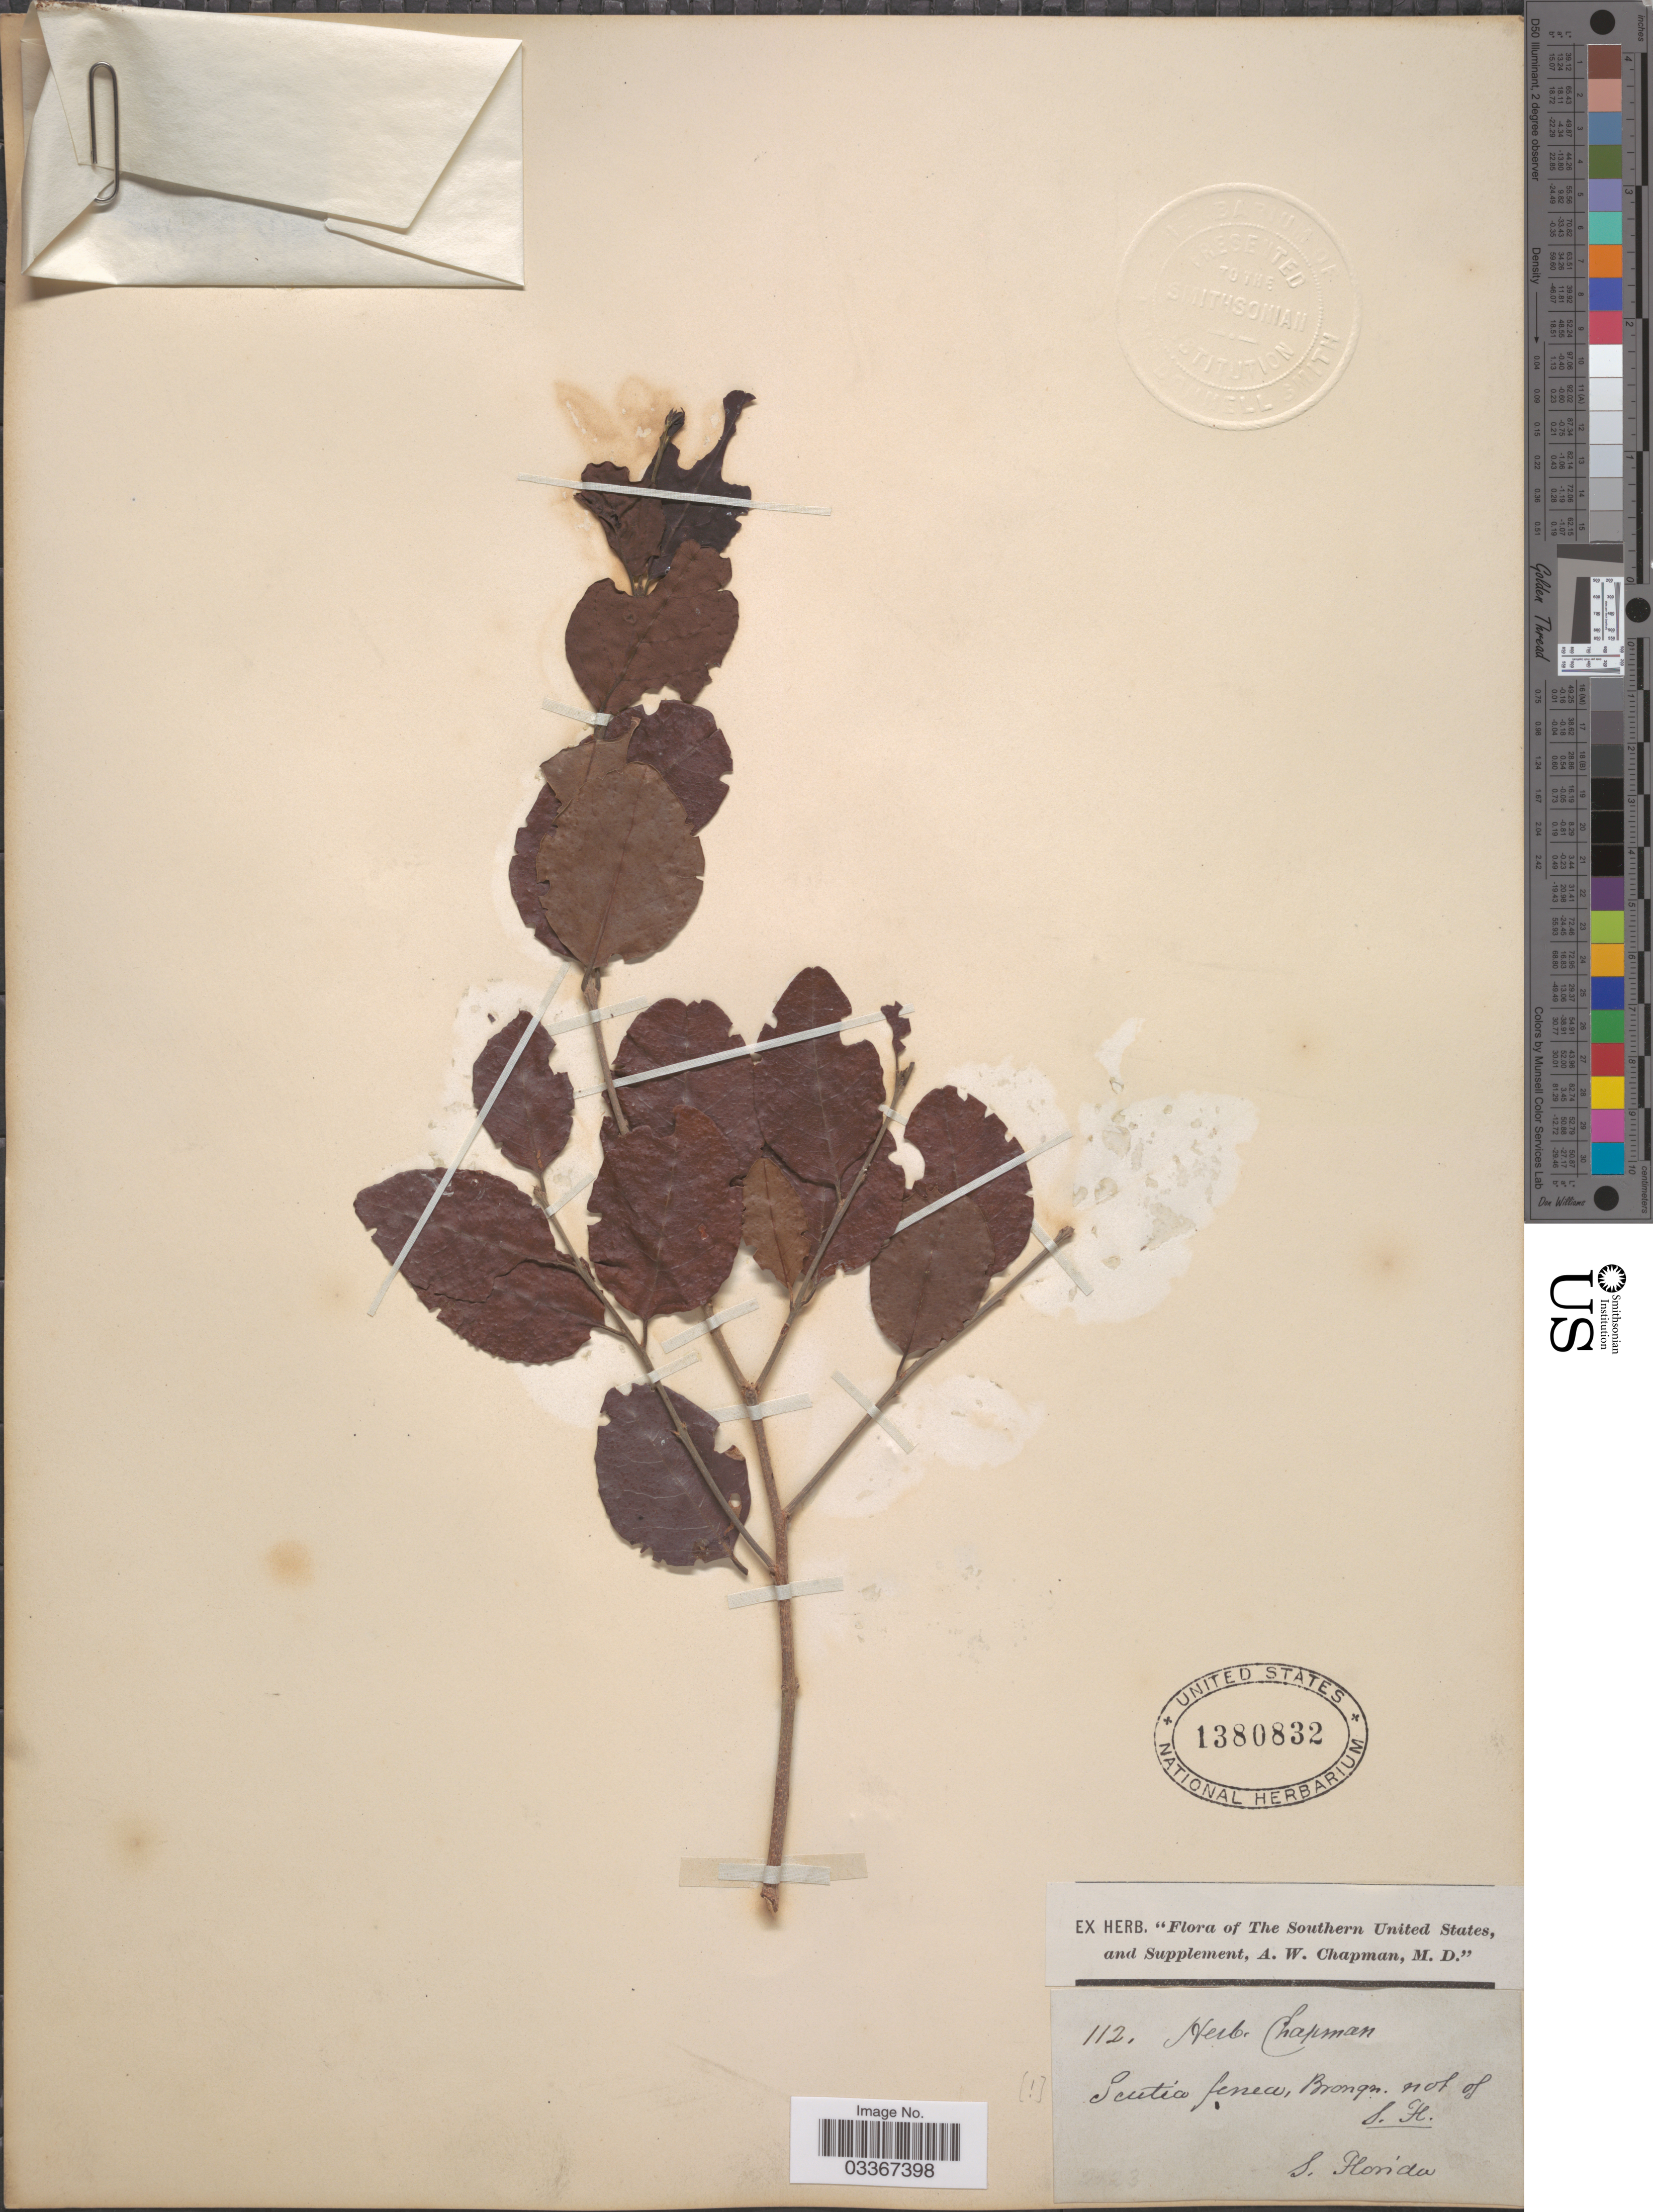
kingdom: Plantae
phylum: Tracheophyta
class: Magnoliopsida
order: Rosales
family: Rhamnaceae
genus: Krugiodendron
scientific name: Krugiodendron ferreum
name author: (Vahl) Urb.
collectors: ex herb. A.W. Chapman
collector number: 112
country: United States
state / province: Florida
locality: The Southern United States. S. Florida.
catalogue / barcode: US 1380832